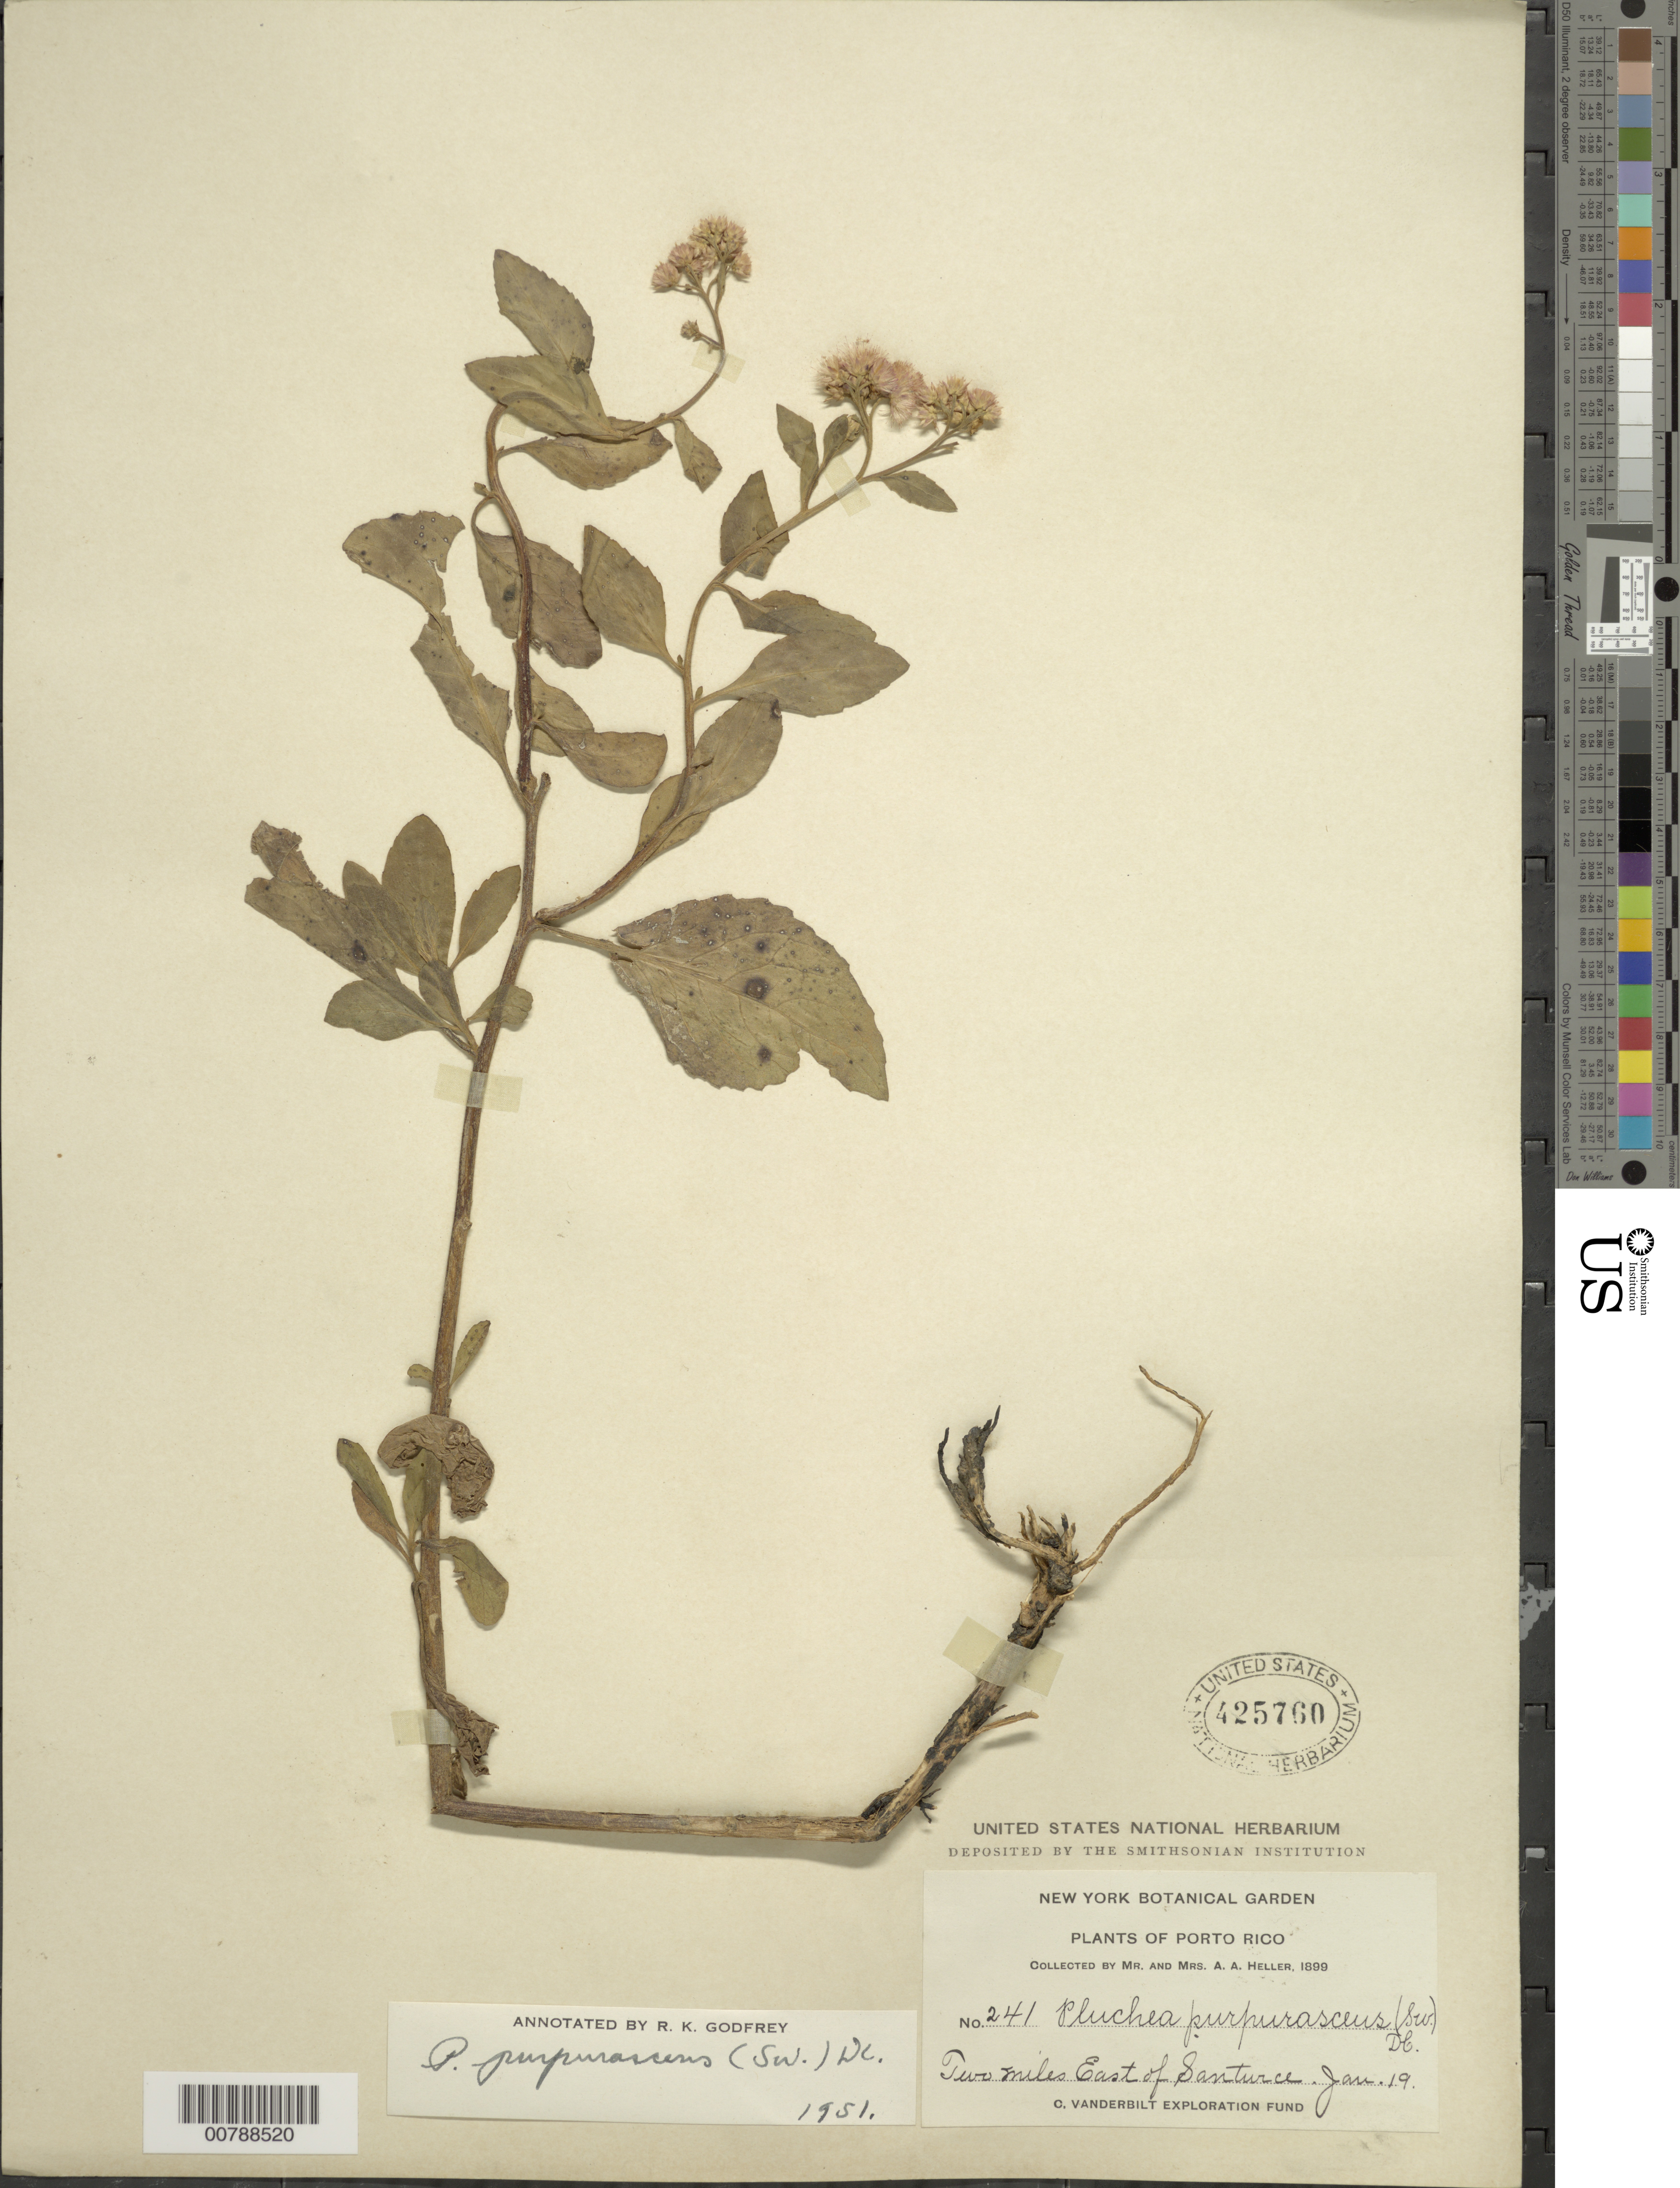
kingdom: Plantae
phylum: Tracheophyta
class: Magnoliopsida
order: Asterales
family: Asteraceae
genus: Pluchea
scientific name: Pluchea odorata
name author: (L.) Cass.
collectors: A. A. Heller & E. G. Heller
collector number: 241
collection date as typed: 19 Jan 1899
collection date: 1899-01-19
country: Puerto Rico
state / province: San Juan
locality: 2 miles East of Santurce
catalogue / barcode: US 425760